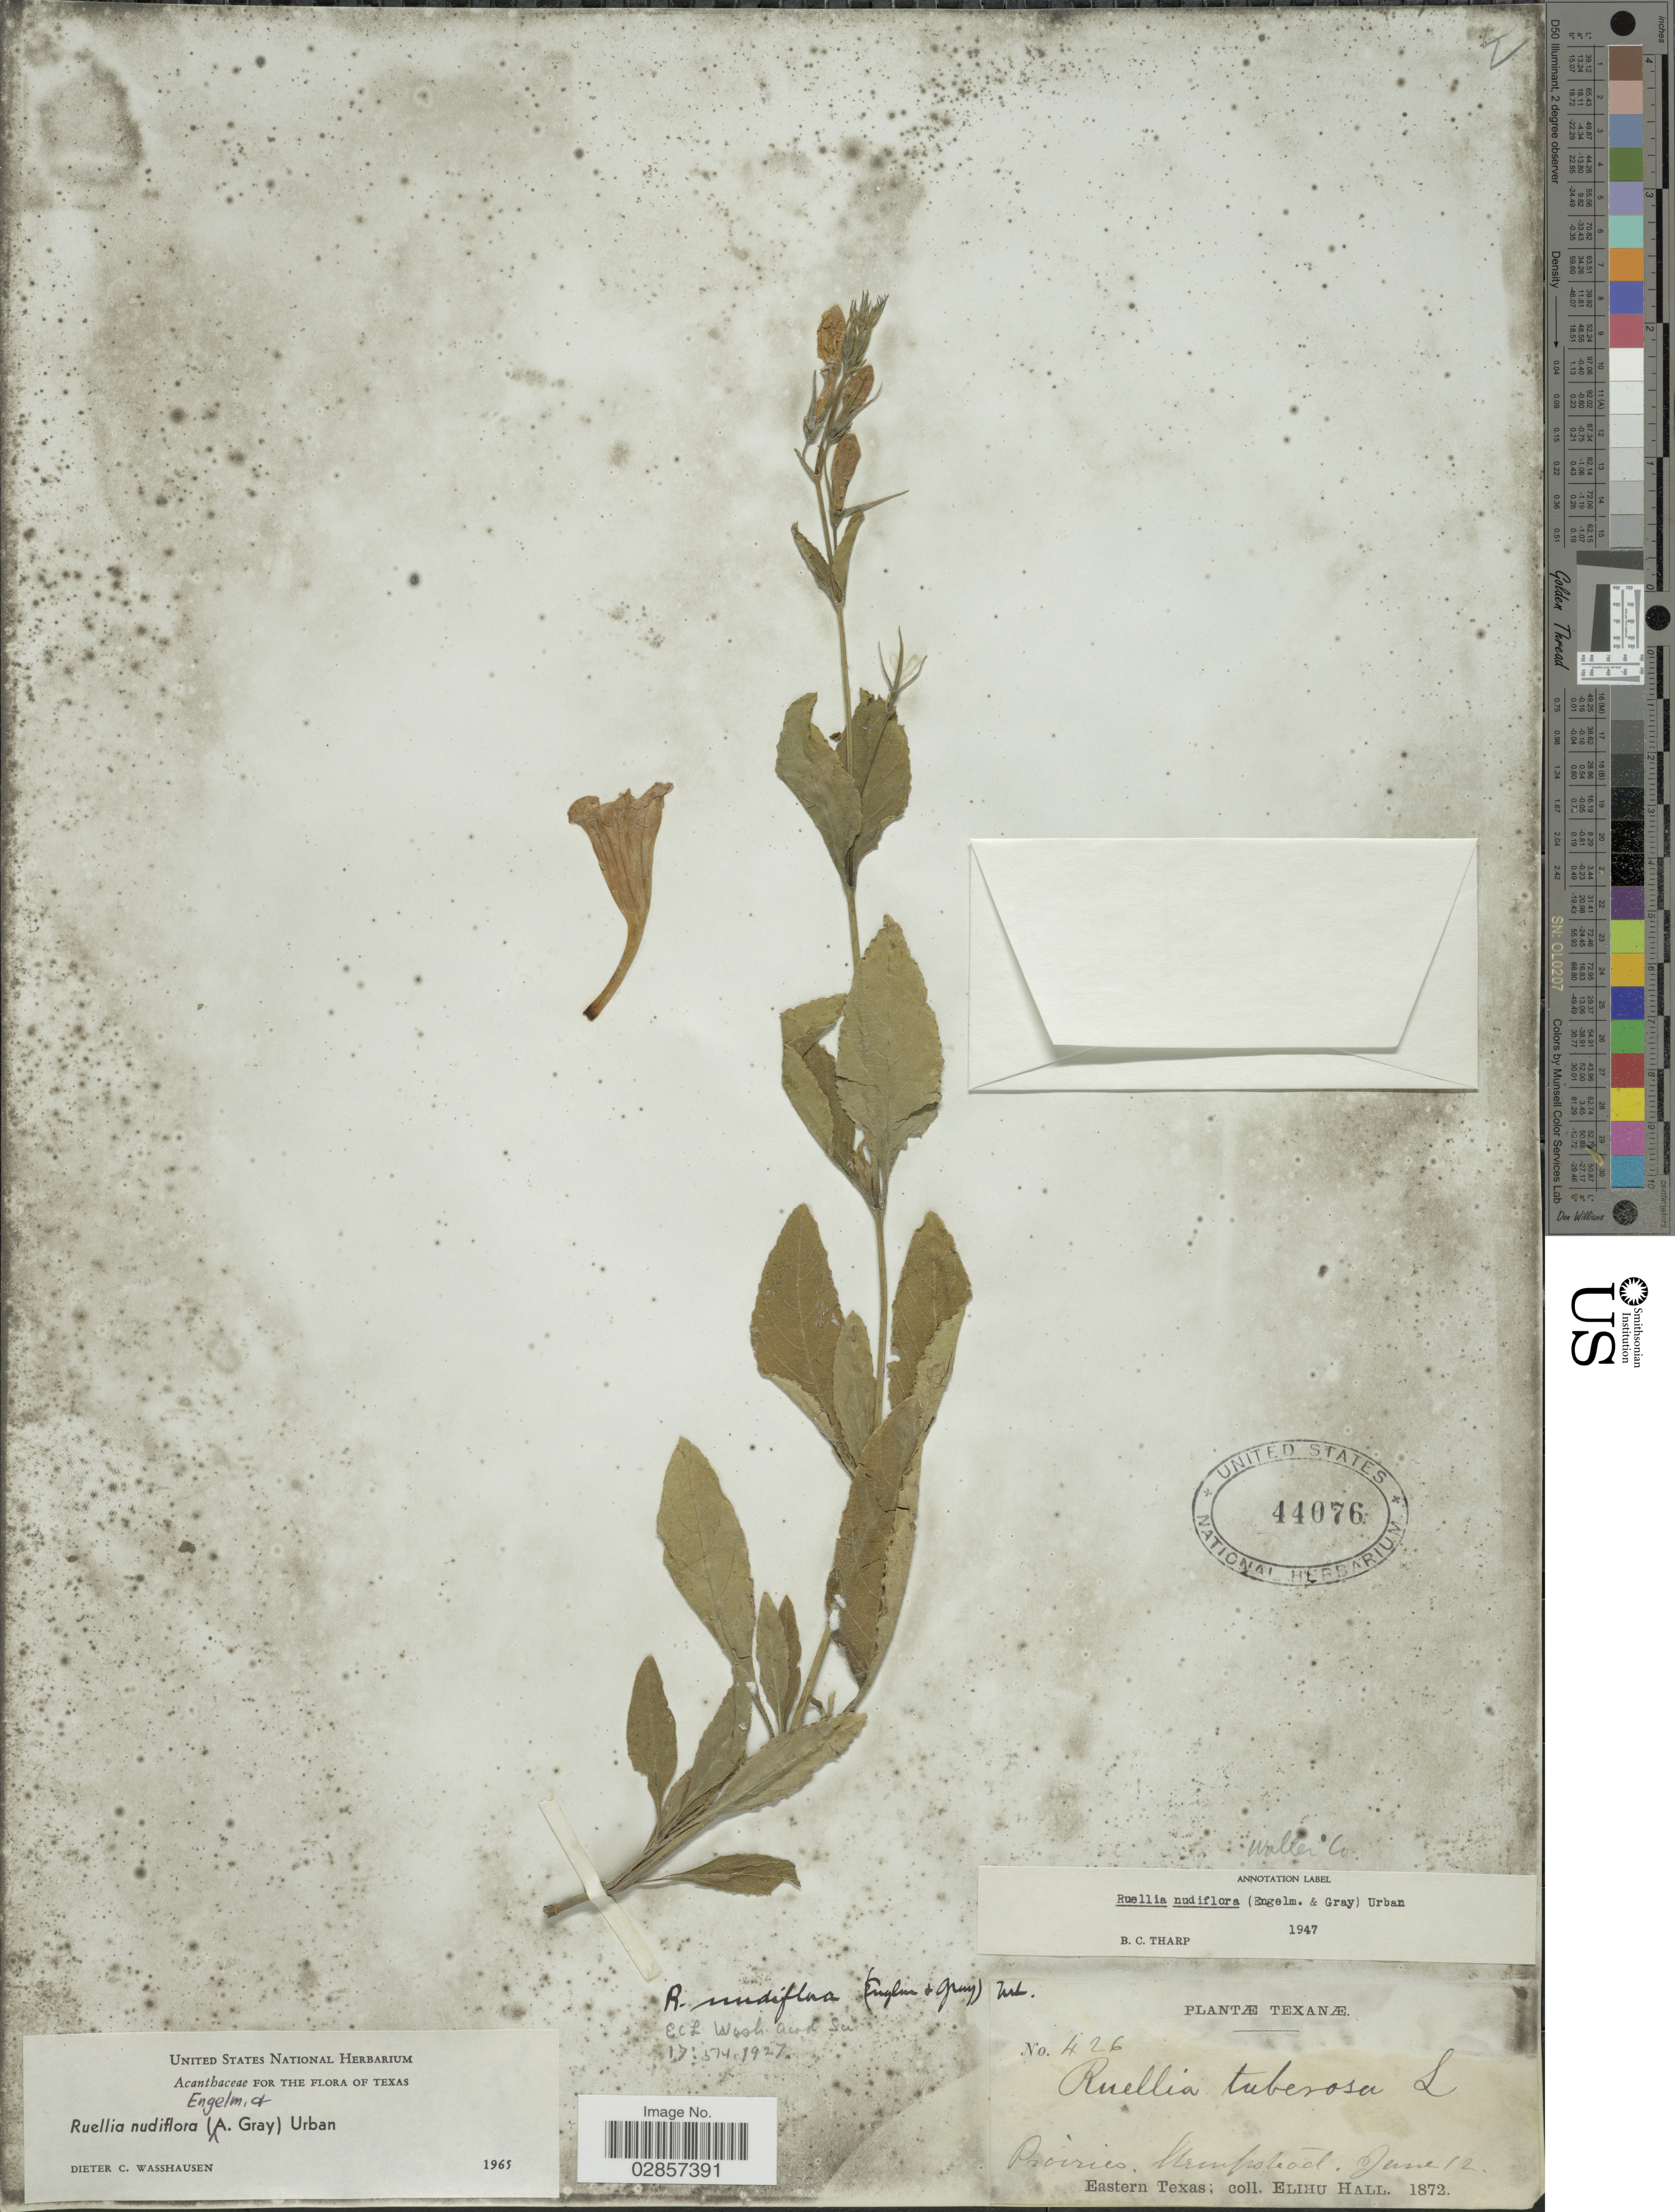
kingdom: Plantae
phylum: Tracheophyta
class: Magnoliopsida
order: Lamiales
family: Acanthaceae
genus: Ruellia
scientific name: Ruellia nudiflora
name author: (Engelm. & A. Gray) Urb.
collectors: E. Hall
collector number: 426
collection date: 1872-06-12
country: United States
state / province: Texas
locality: Eastern Texas, Hempstead, Waller Co.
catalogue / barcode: US 44076